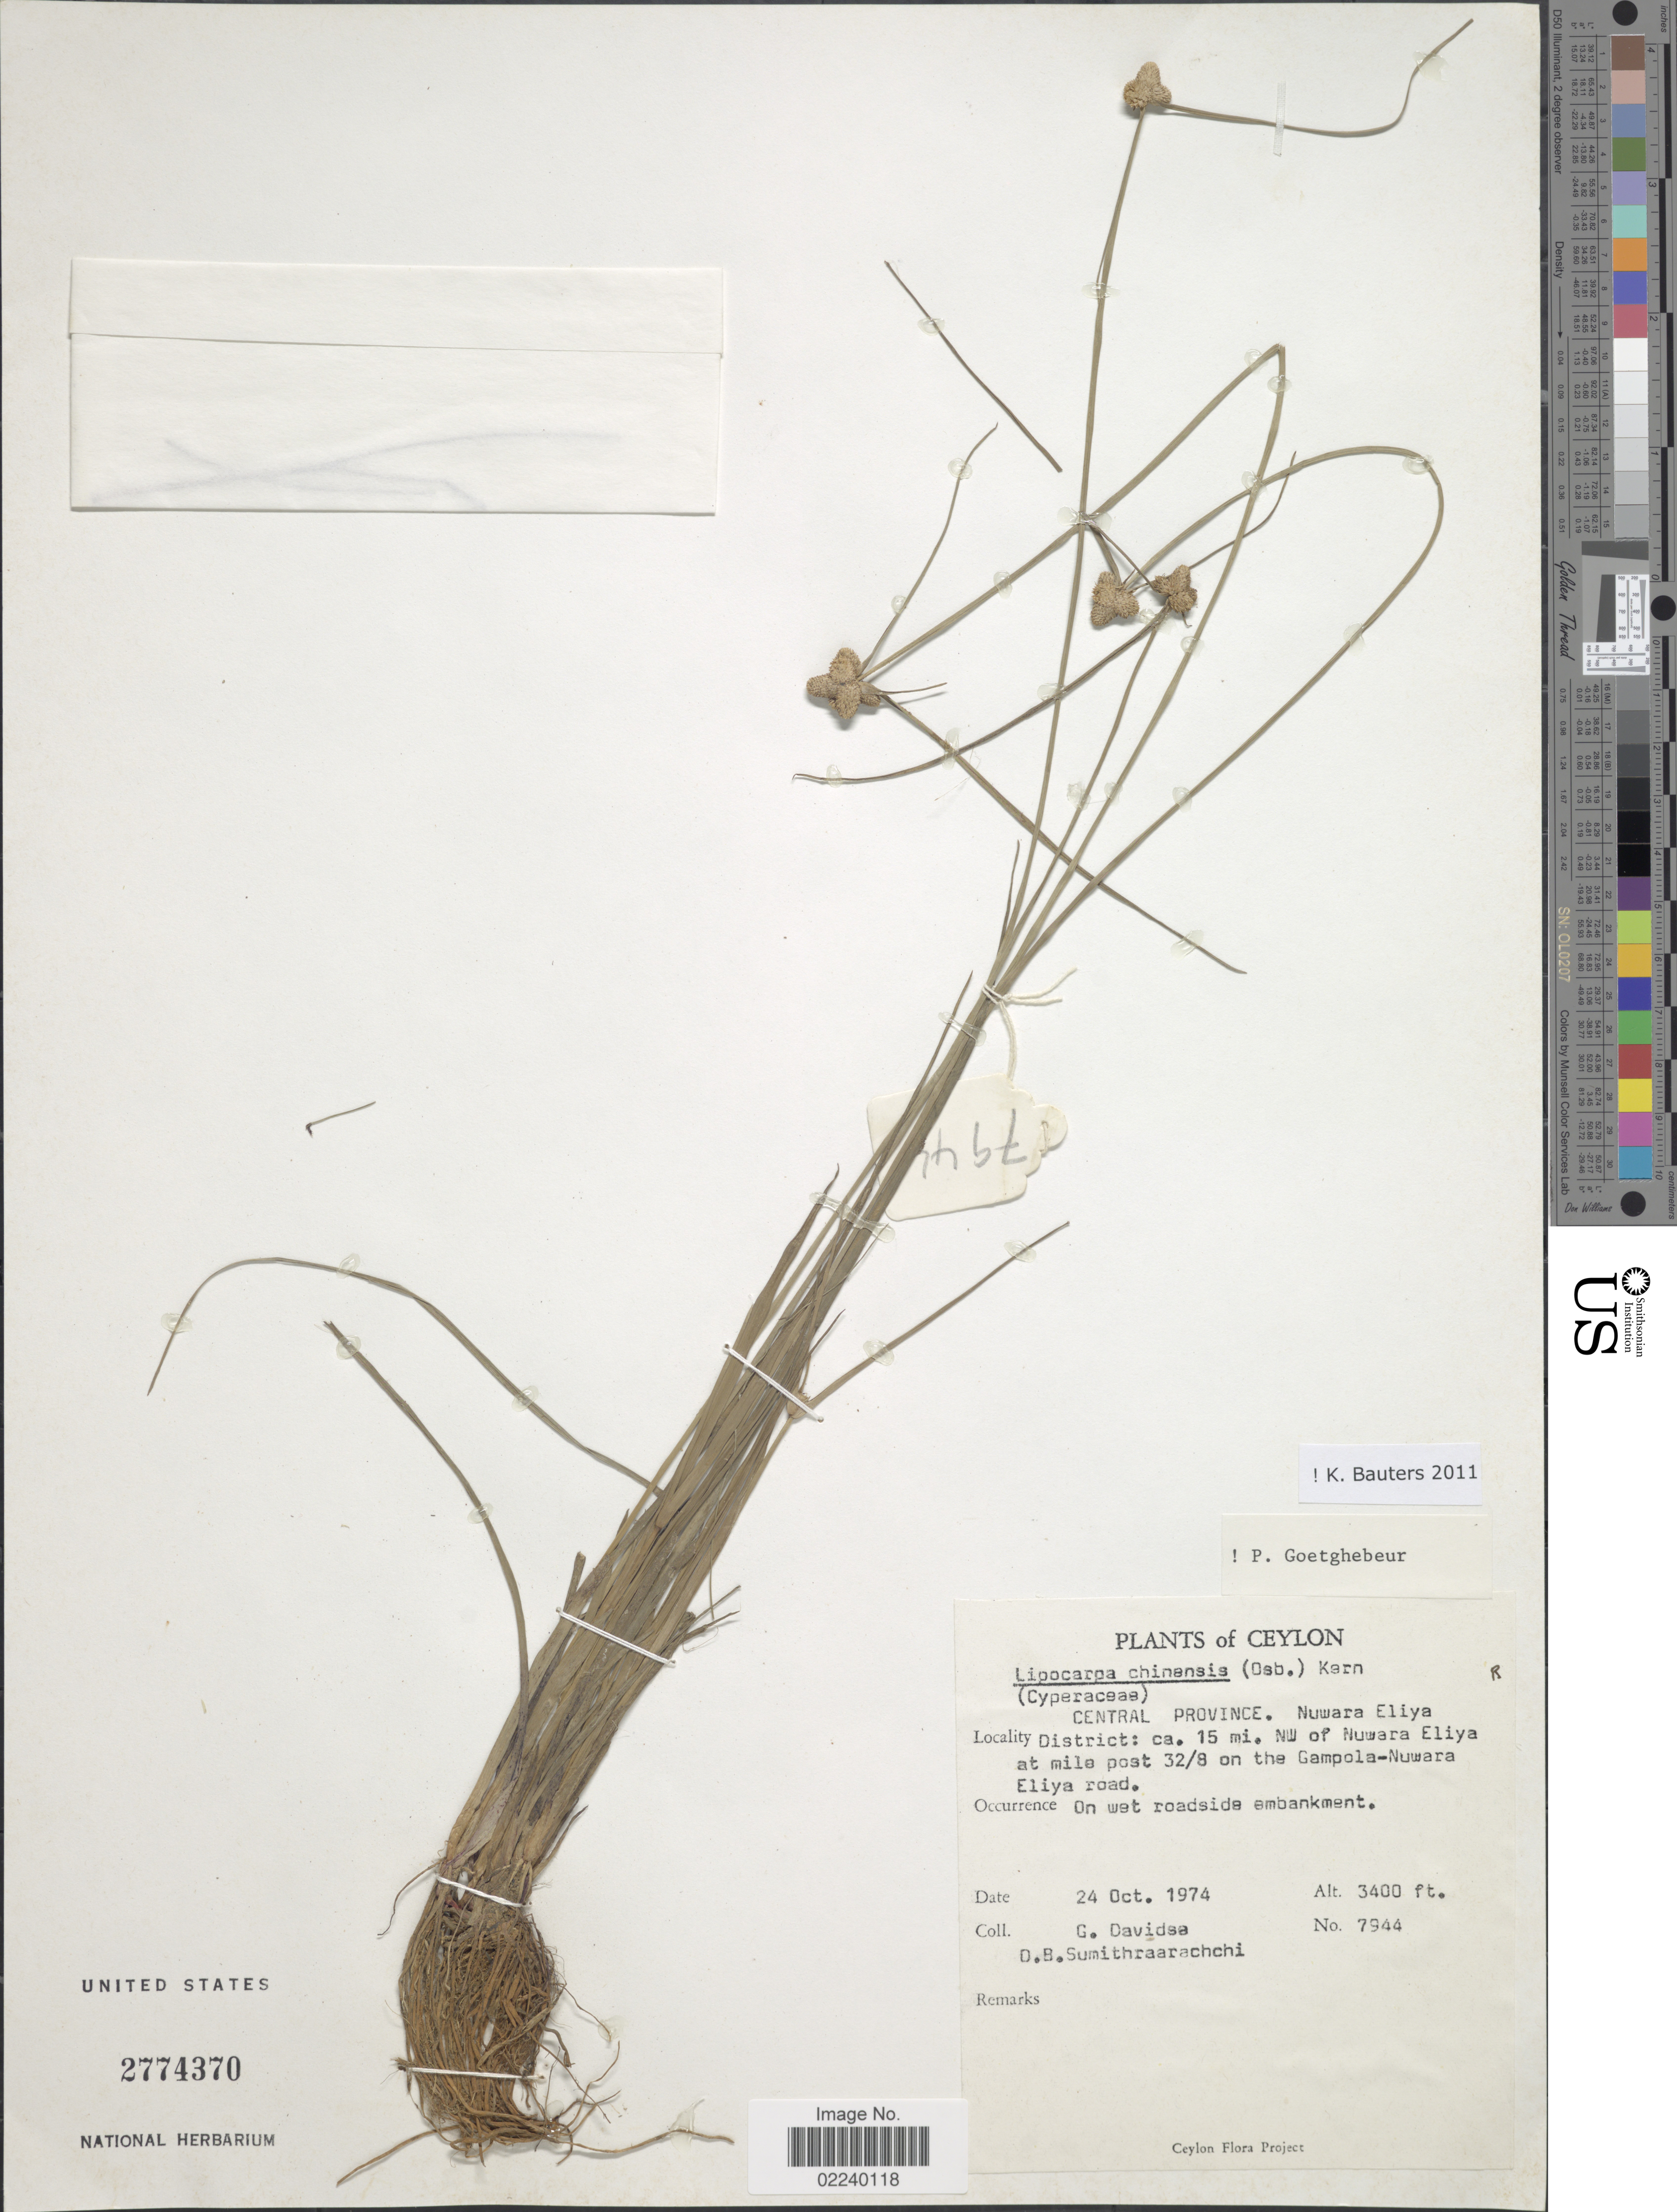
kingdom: Plantae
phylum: Tracheophyta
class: Liliopsida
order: Poales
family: Cyperaceae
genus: Cyperus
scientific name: Cyperus albescens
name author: (Steud.) Larridon & Govaerts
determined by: Strong, M. T., (US), Smithsonian Institution - National Museum of Natural History (UNITED STATES)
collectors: G. Davidse & D. B. Sumithraarachchi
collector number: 7944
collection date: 1974-10-24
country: Sri Lanka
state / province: Central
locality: Ceylon, Nuwara Eliya District: ca. 15 mi. NW of Nuwara Eliya at mile post 32/8 on the Gampola-Nuwara Eliya road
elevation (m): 1036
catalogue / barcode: US 2774370